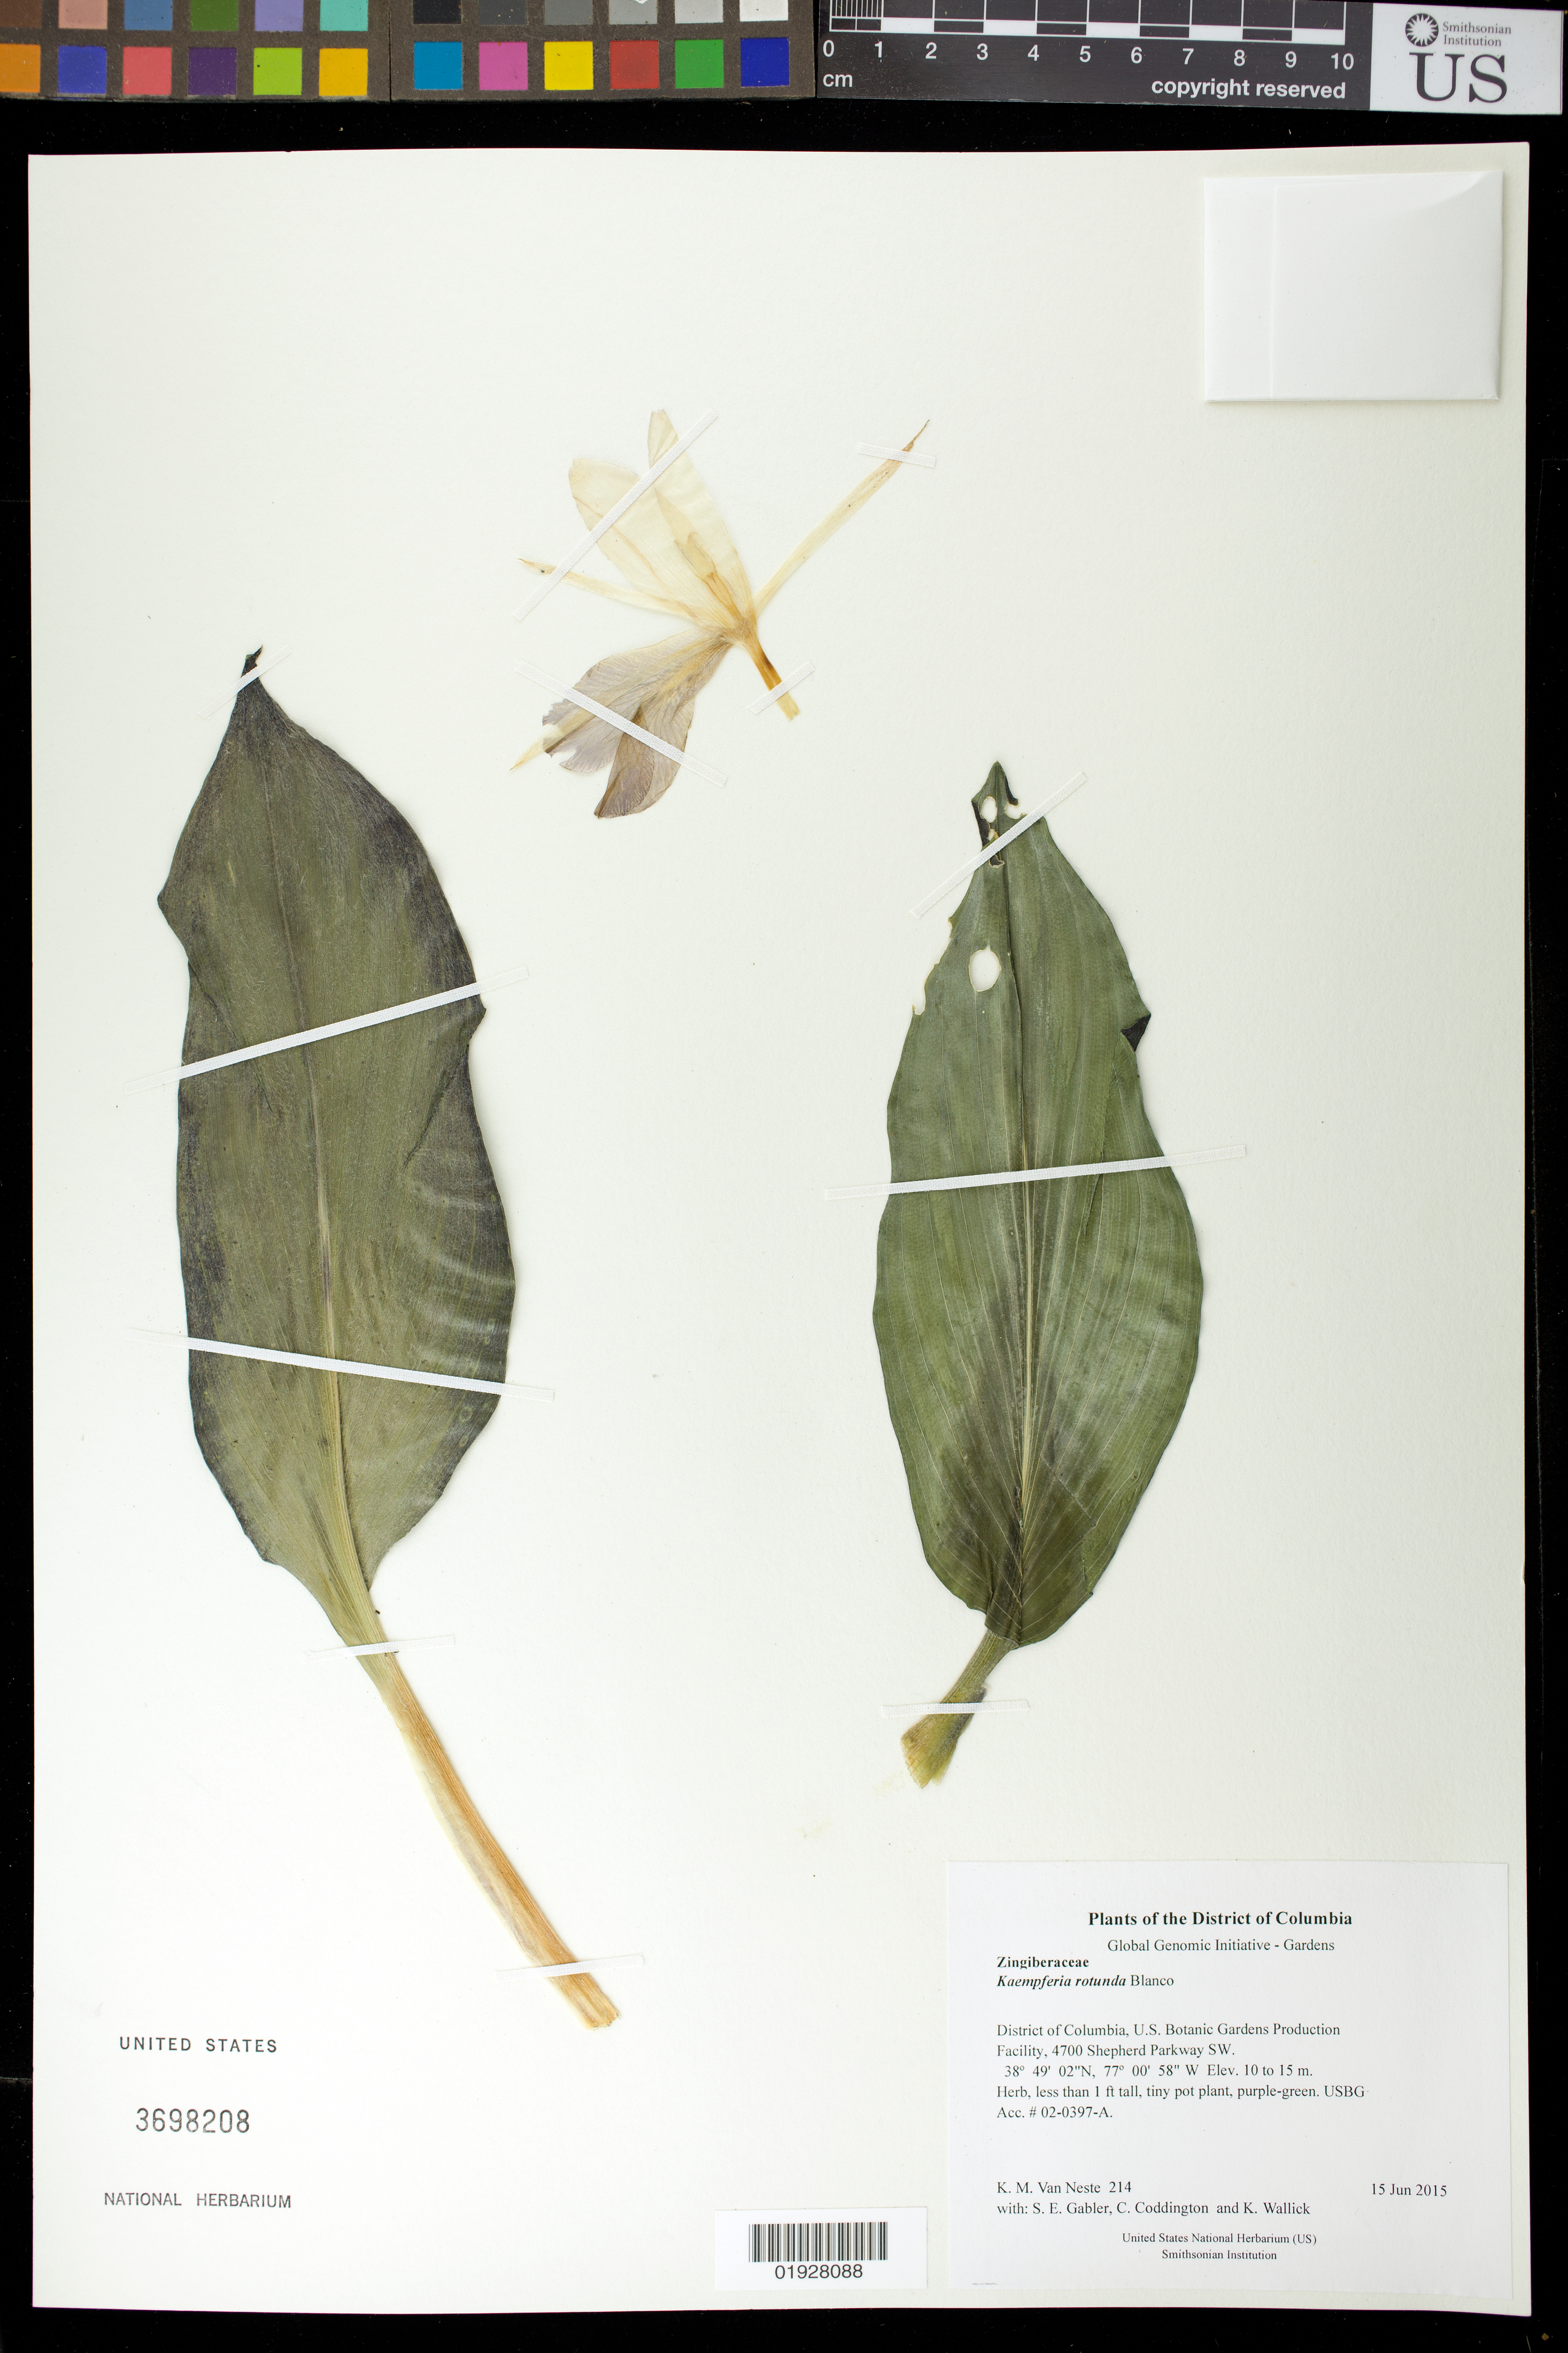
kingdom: Plantae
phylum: Tracheophyta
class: Liliopsida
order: Zingiberales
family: Zingiberaceae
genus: Kaempferia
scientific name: Kaempferia rotunda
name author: L.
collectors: K. M. Van Neste, S. E. Gabler, C. Coddington & K. Wallick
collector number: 214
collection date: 2015-06-15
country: United States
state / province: District of Columbia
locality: U.S. Botanic Gardens Production Facility, 4700 Shepherd Parkway SW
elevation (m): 10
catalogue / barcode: US 3698208